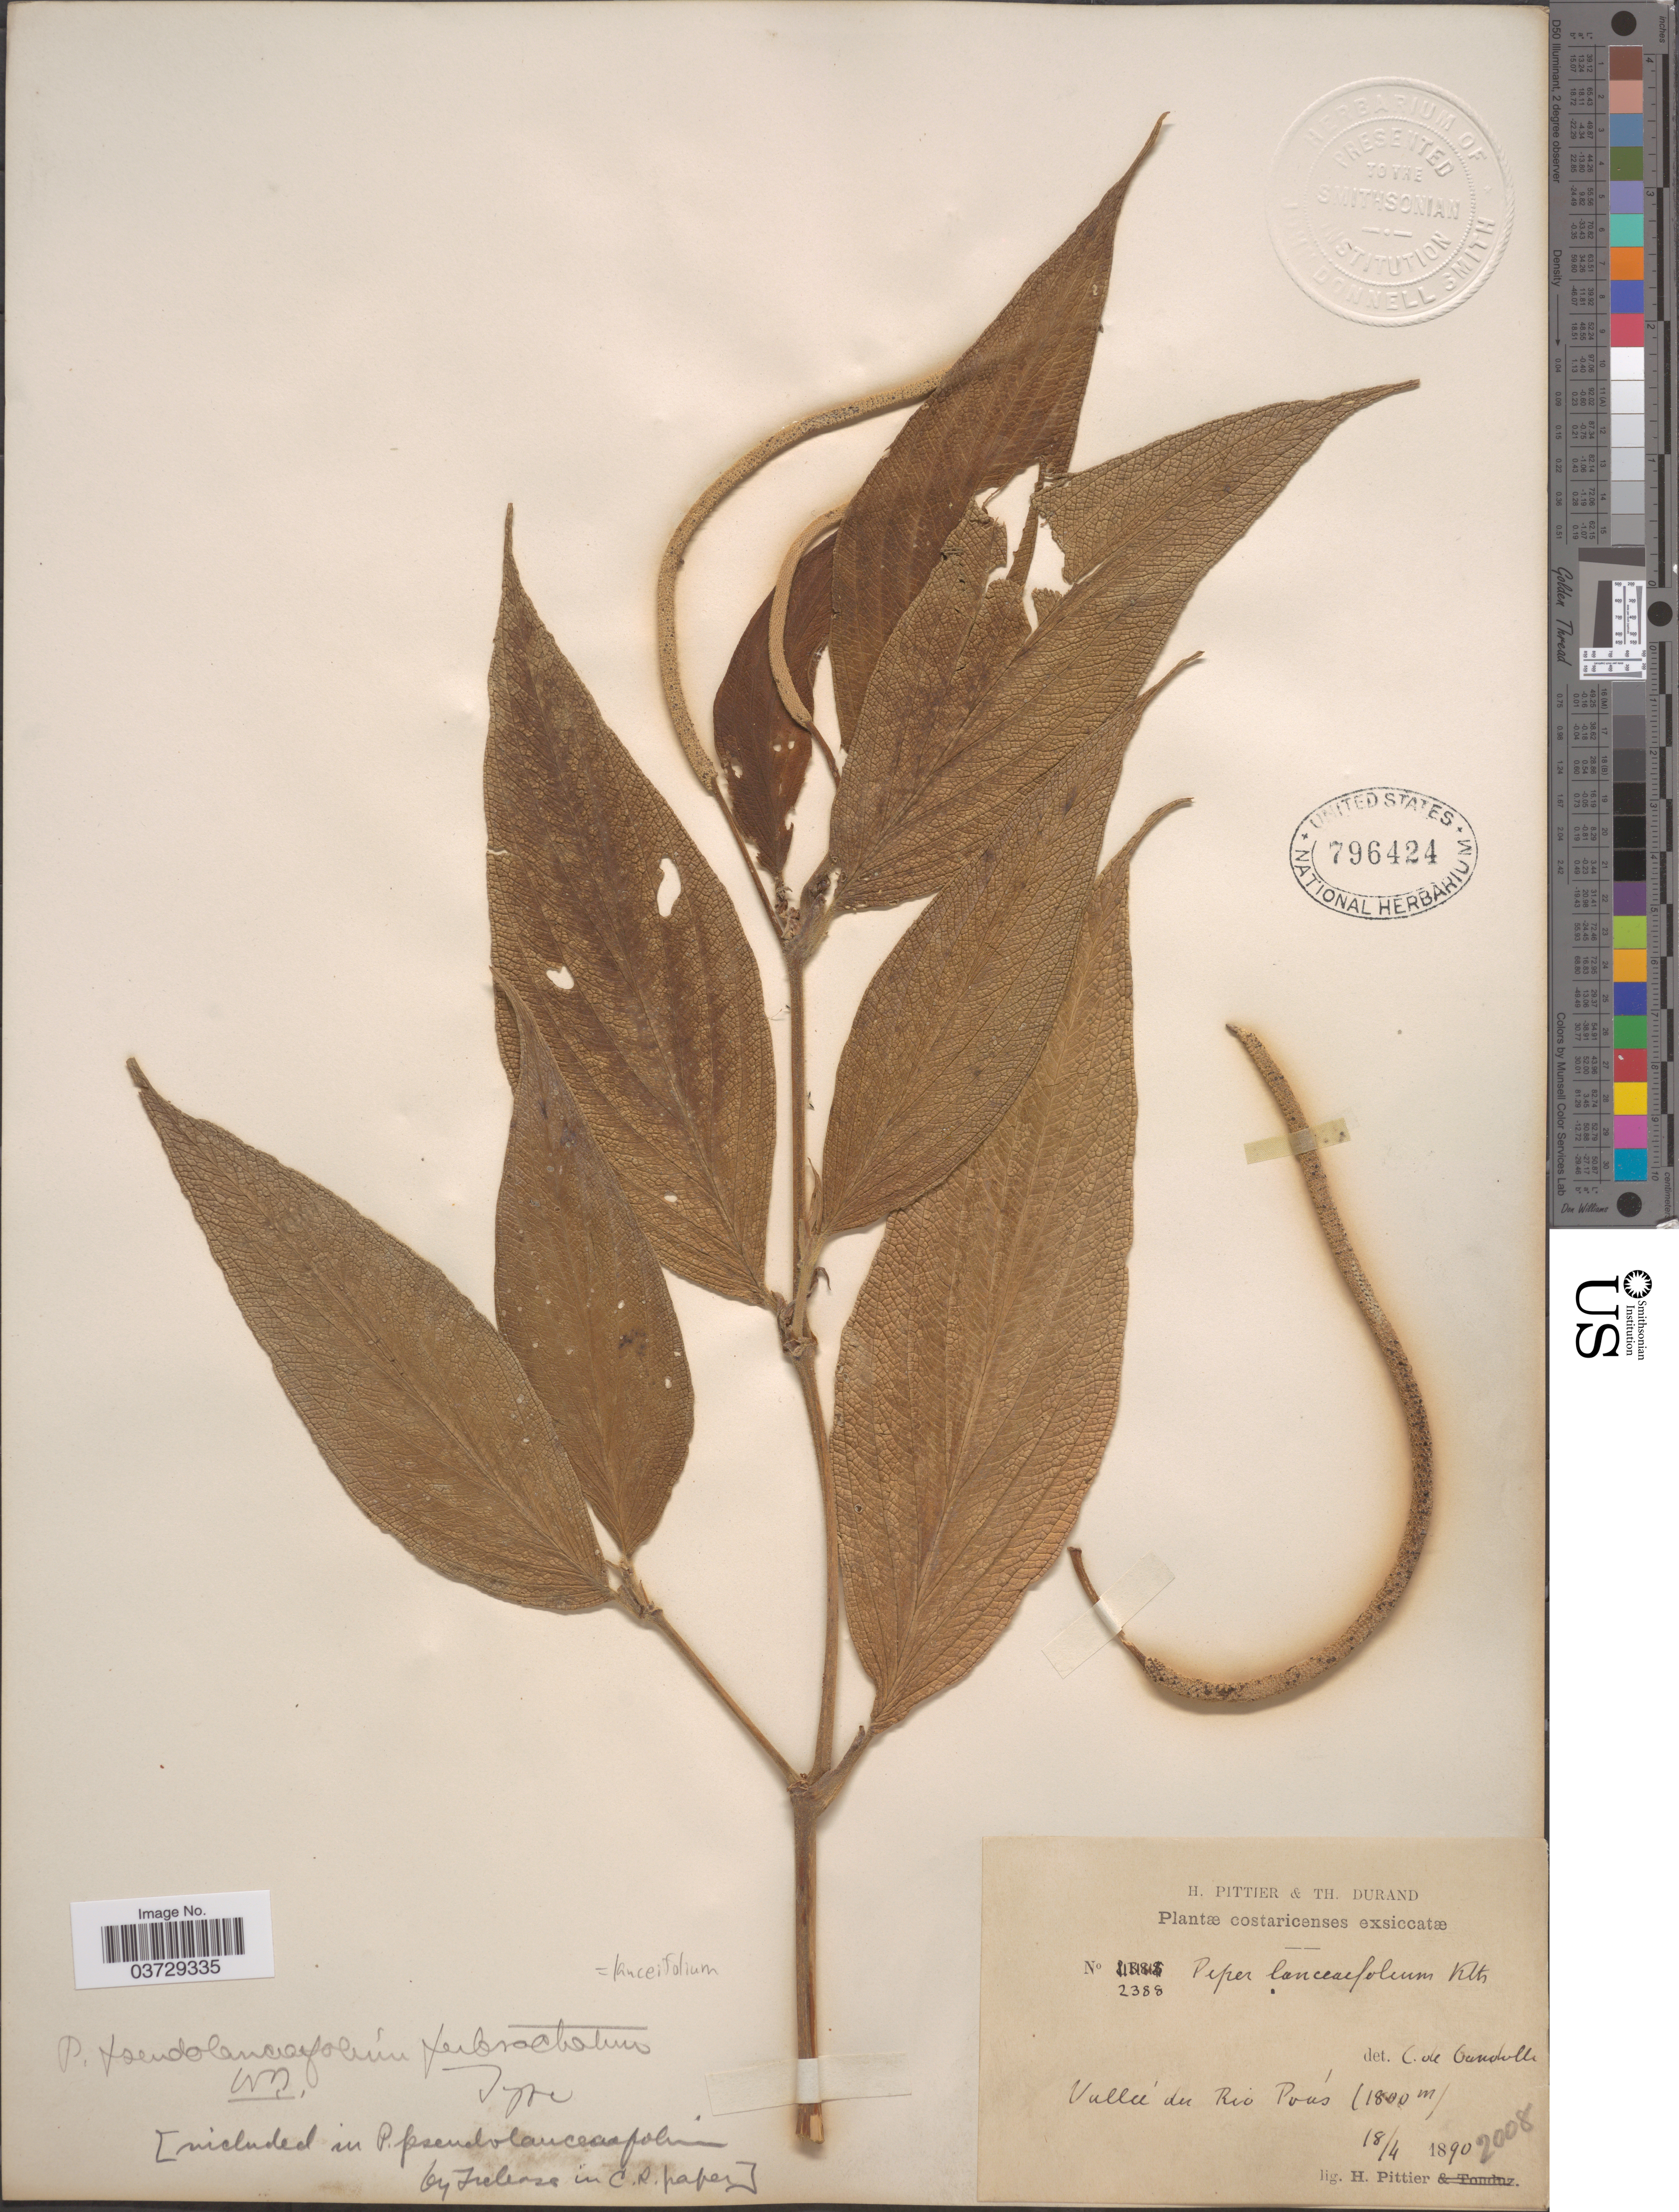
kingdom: Plantae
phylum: Tracheophyta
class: Magnoliopsida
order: Piperales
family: Piperaceae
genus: Piper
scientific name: Piper lanceifolium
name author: Kunth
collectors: H. F. Pittier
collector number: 2388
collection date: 1890-04-18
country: Costa Rica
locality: Vallé du Rio Poás.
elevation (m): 1800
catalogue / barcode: US 796424